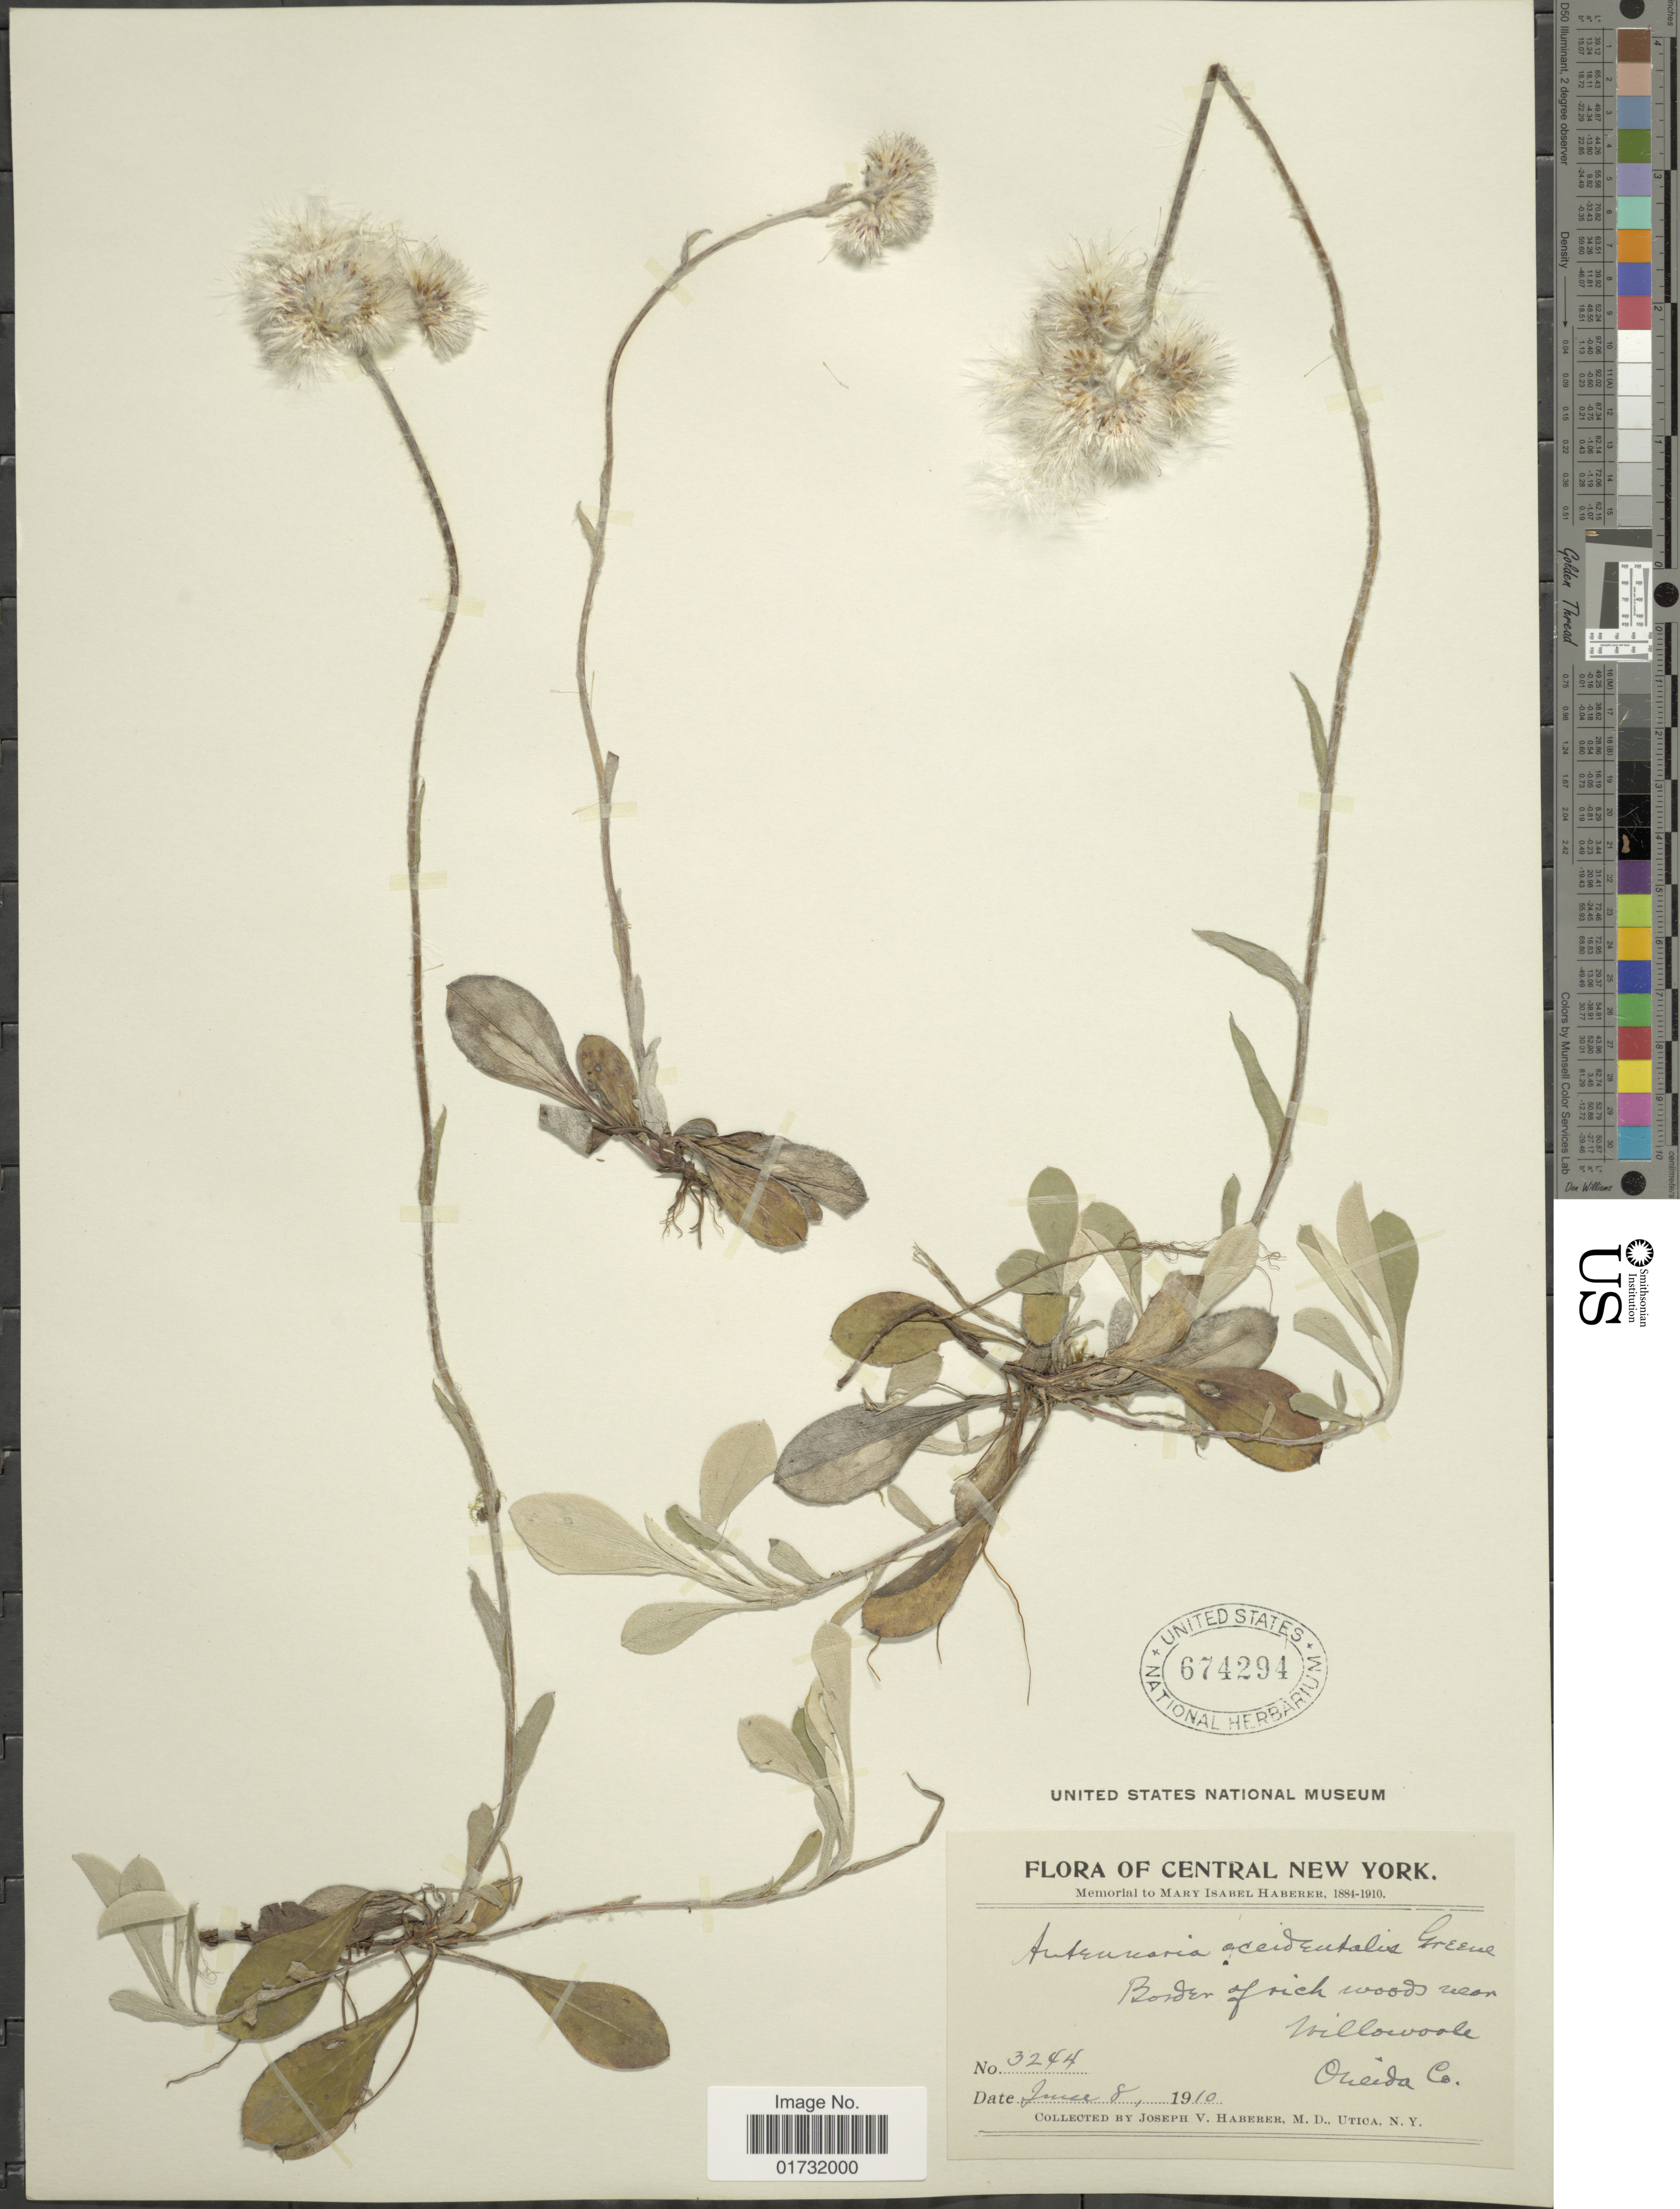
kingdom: Plantae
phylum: Tracheophyta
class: Magnoliopsida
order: Asterales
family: Asteraceae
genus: Antennaria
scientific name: Antennaria occidentalis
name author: Greene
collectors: J. V. Haberer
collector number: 3244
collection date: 1910-06-08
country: United States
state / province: New York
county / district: Oneida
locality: Central New York. near Willowoode. Oneida Co.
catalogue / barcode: US 674294